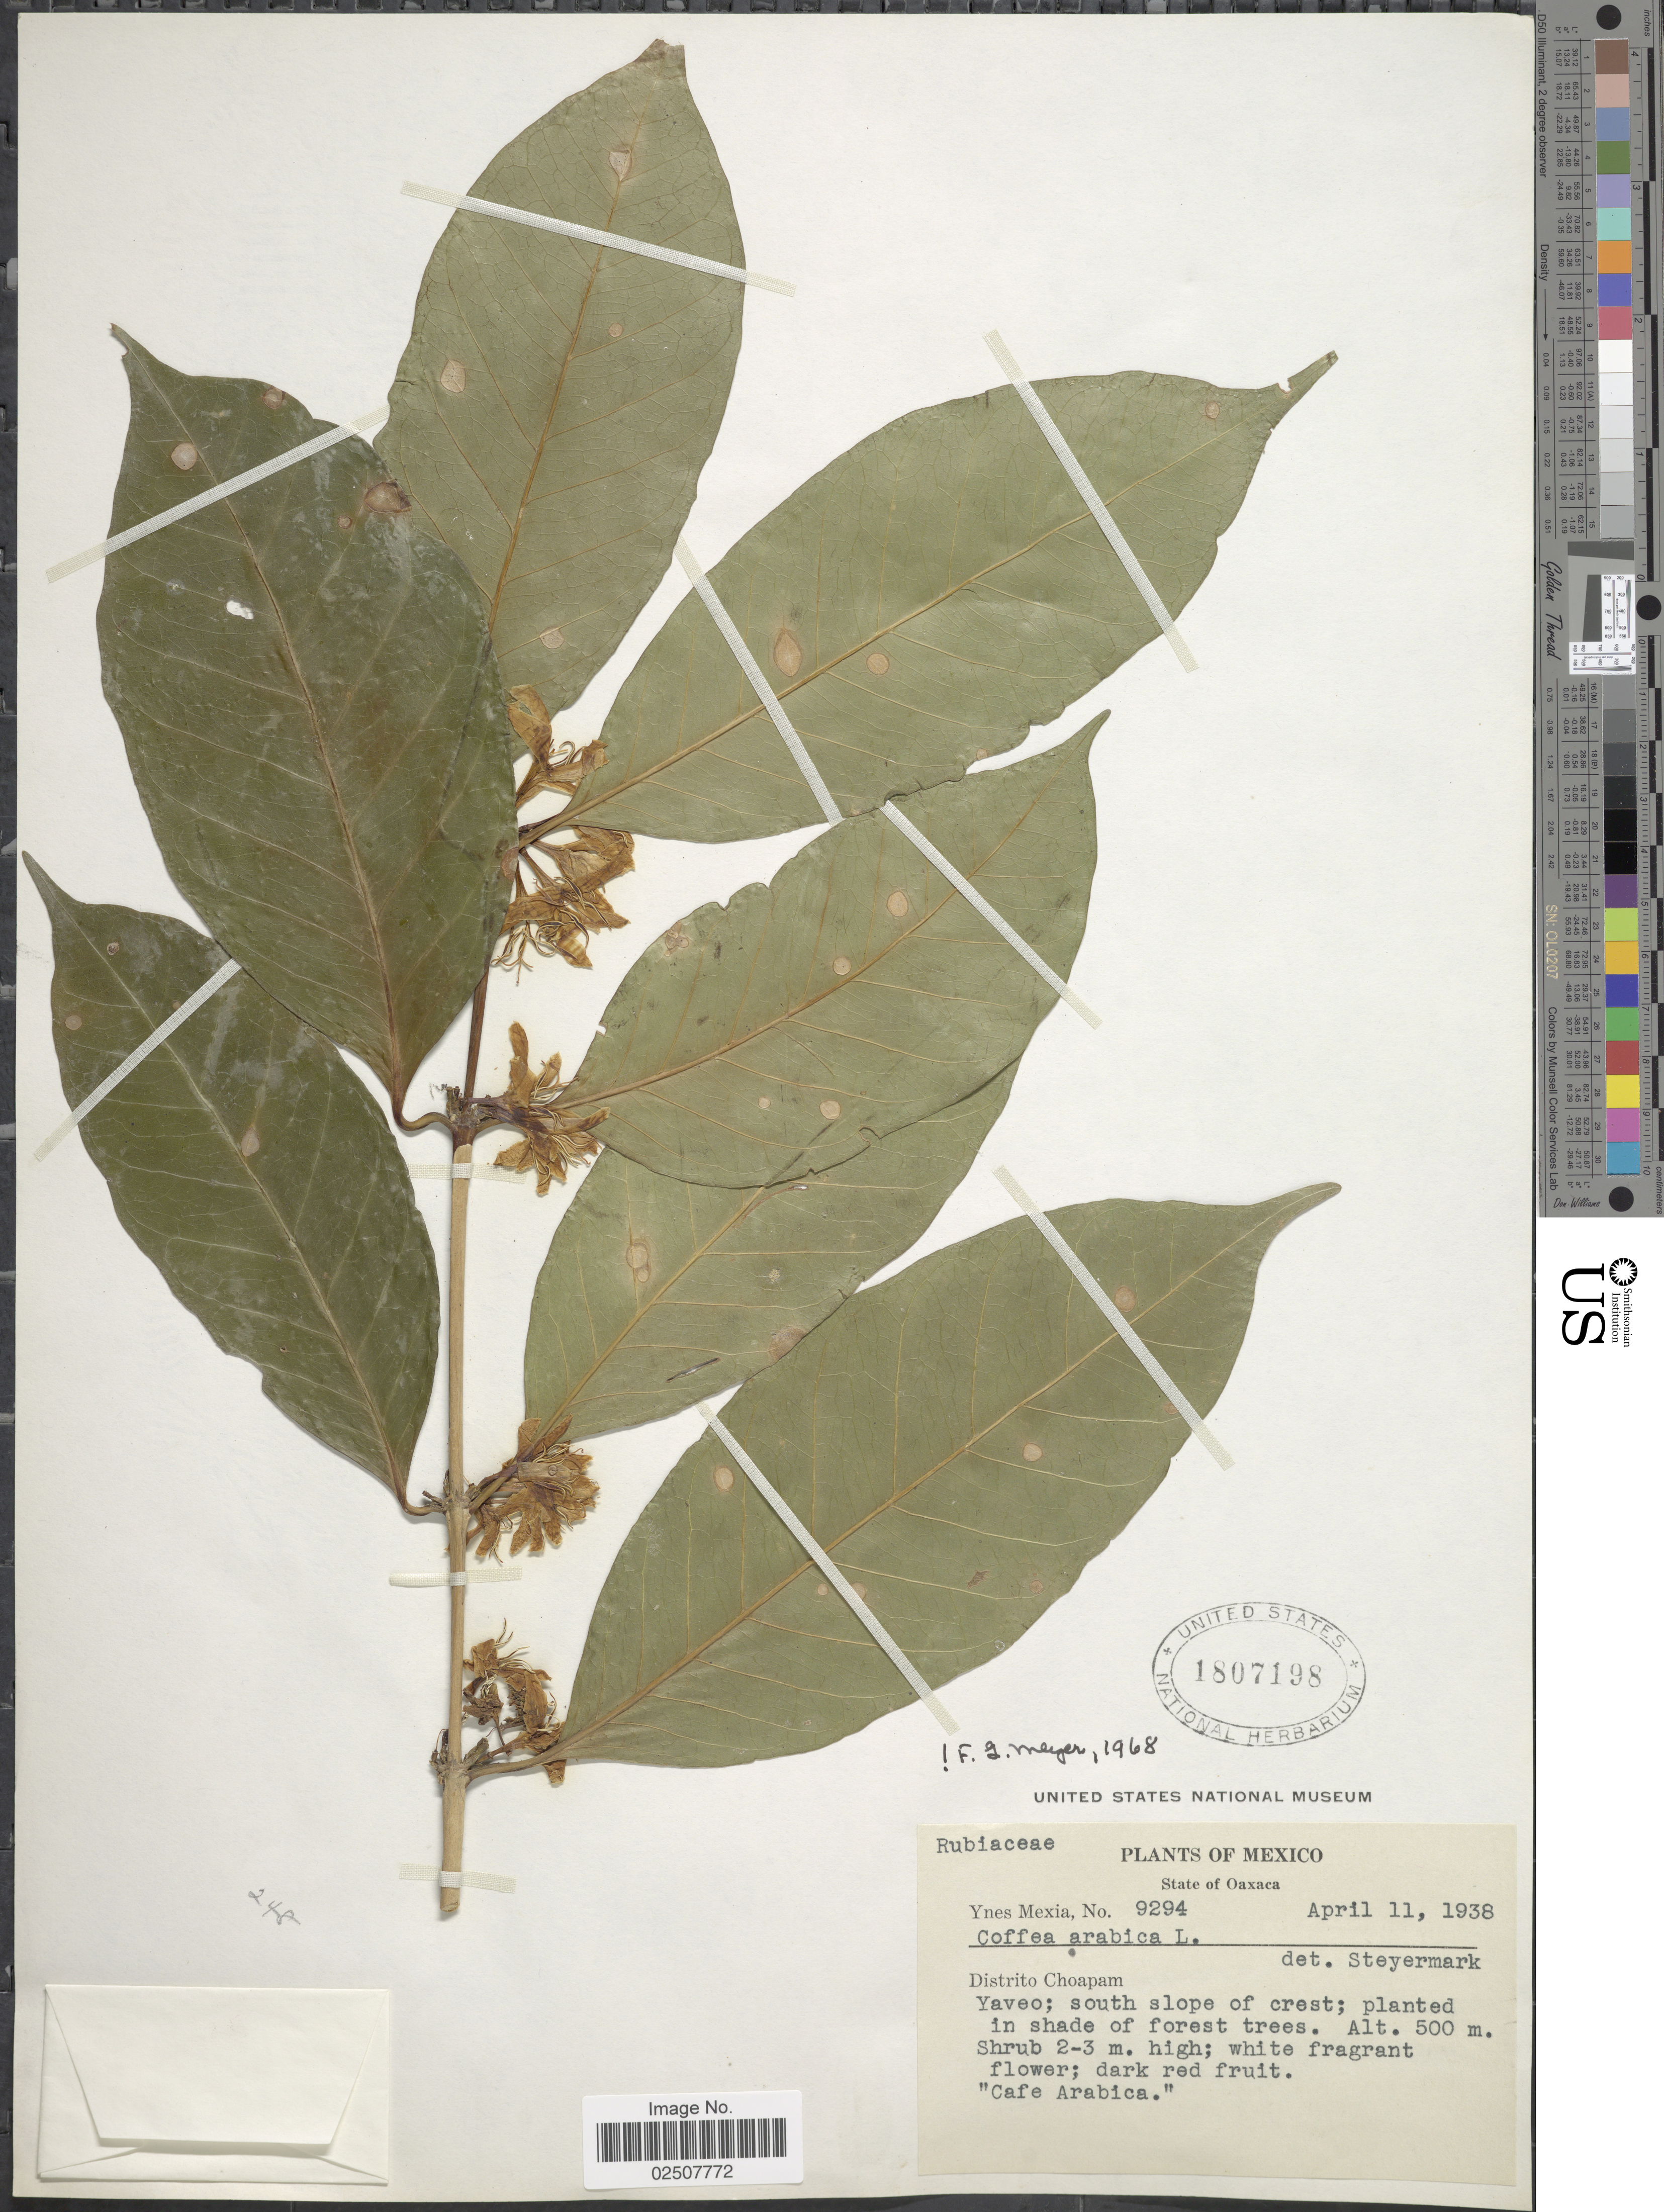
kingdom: Plantae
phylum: Tracheophyta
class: Magnoliopsida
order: Gentianales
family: Rubiaceae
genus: Coffea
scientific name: Coffea arabica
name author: L.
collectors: Y. Mexia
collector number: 9294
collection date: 1938-04-11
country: Mexico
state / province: Oaxaca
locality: District Choapam, Yaveo, south slope of crest; planted in shade of forest trees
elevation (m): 500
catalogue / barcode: US 1807198